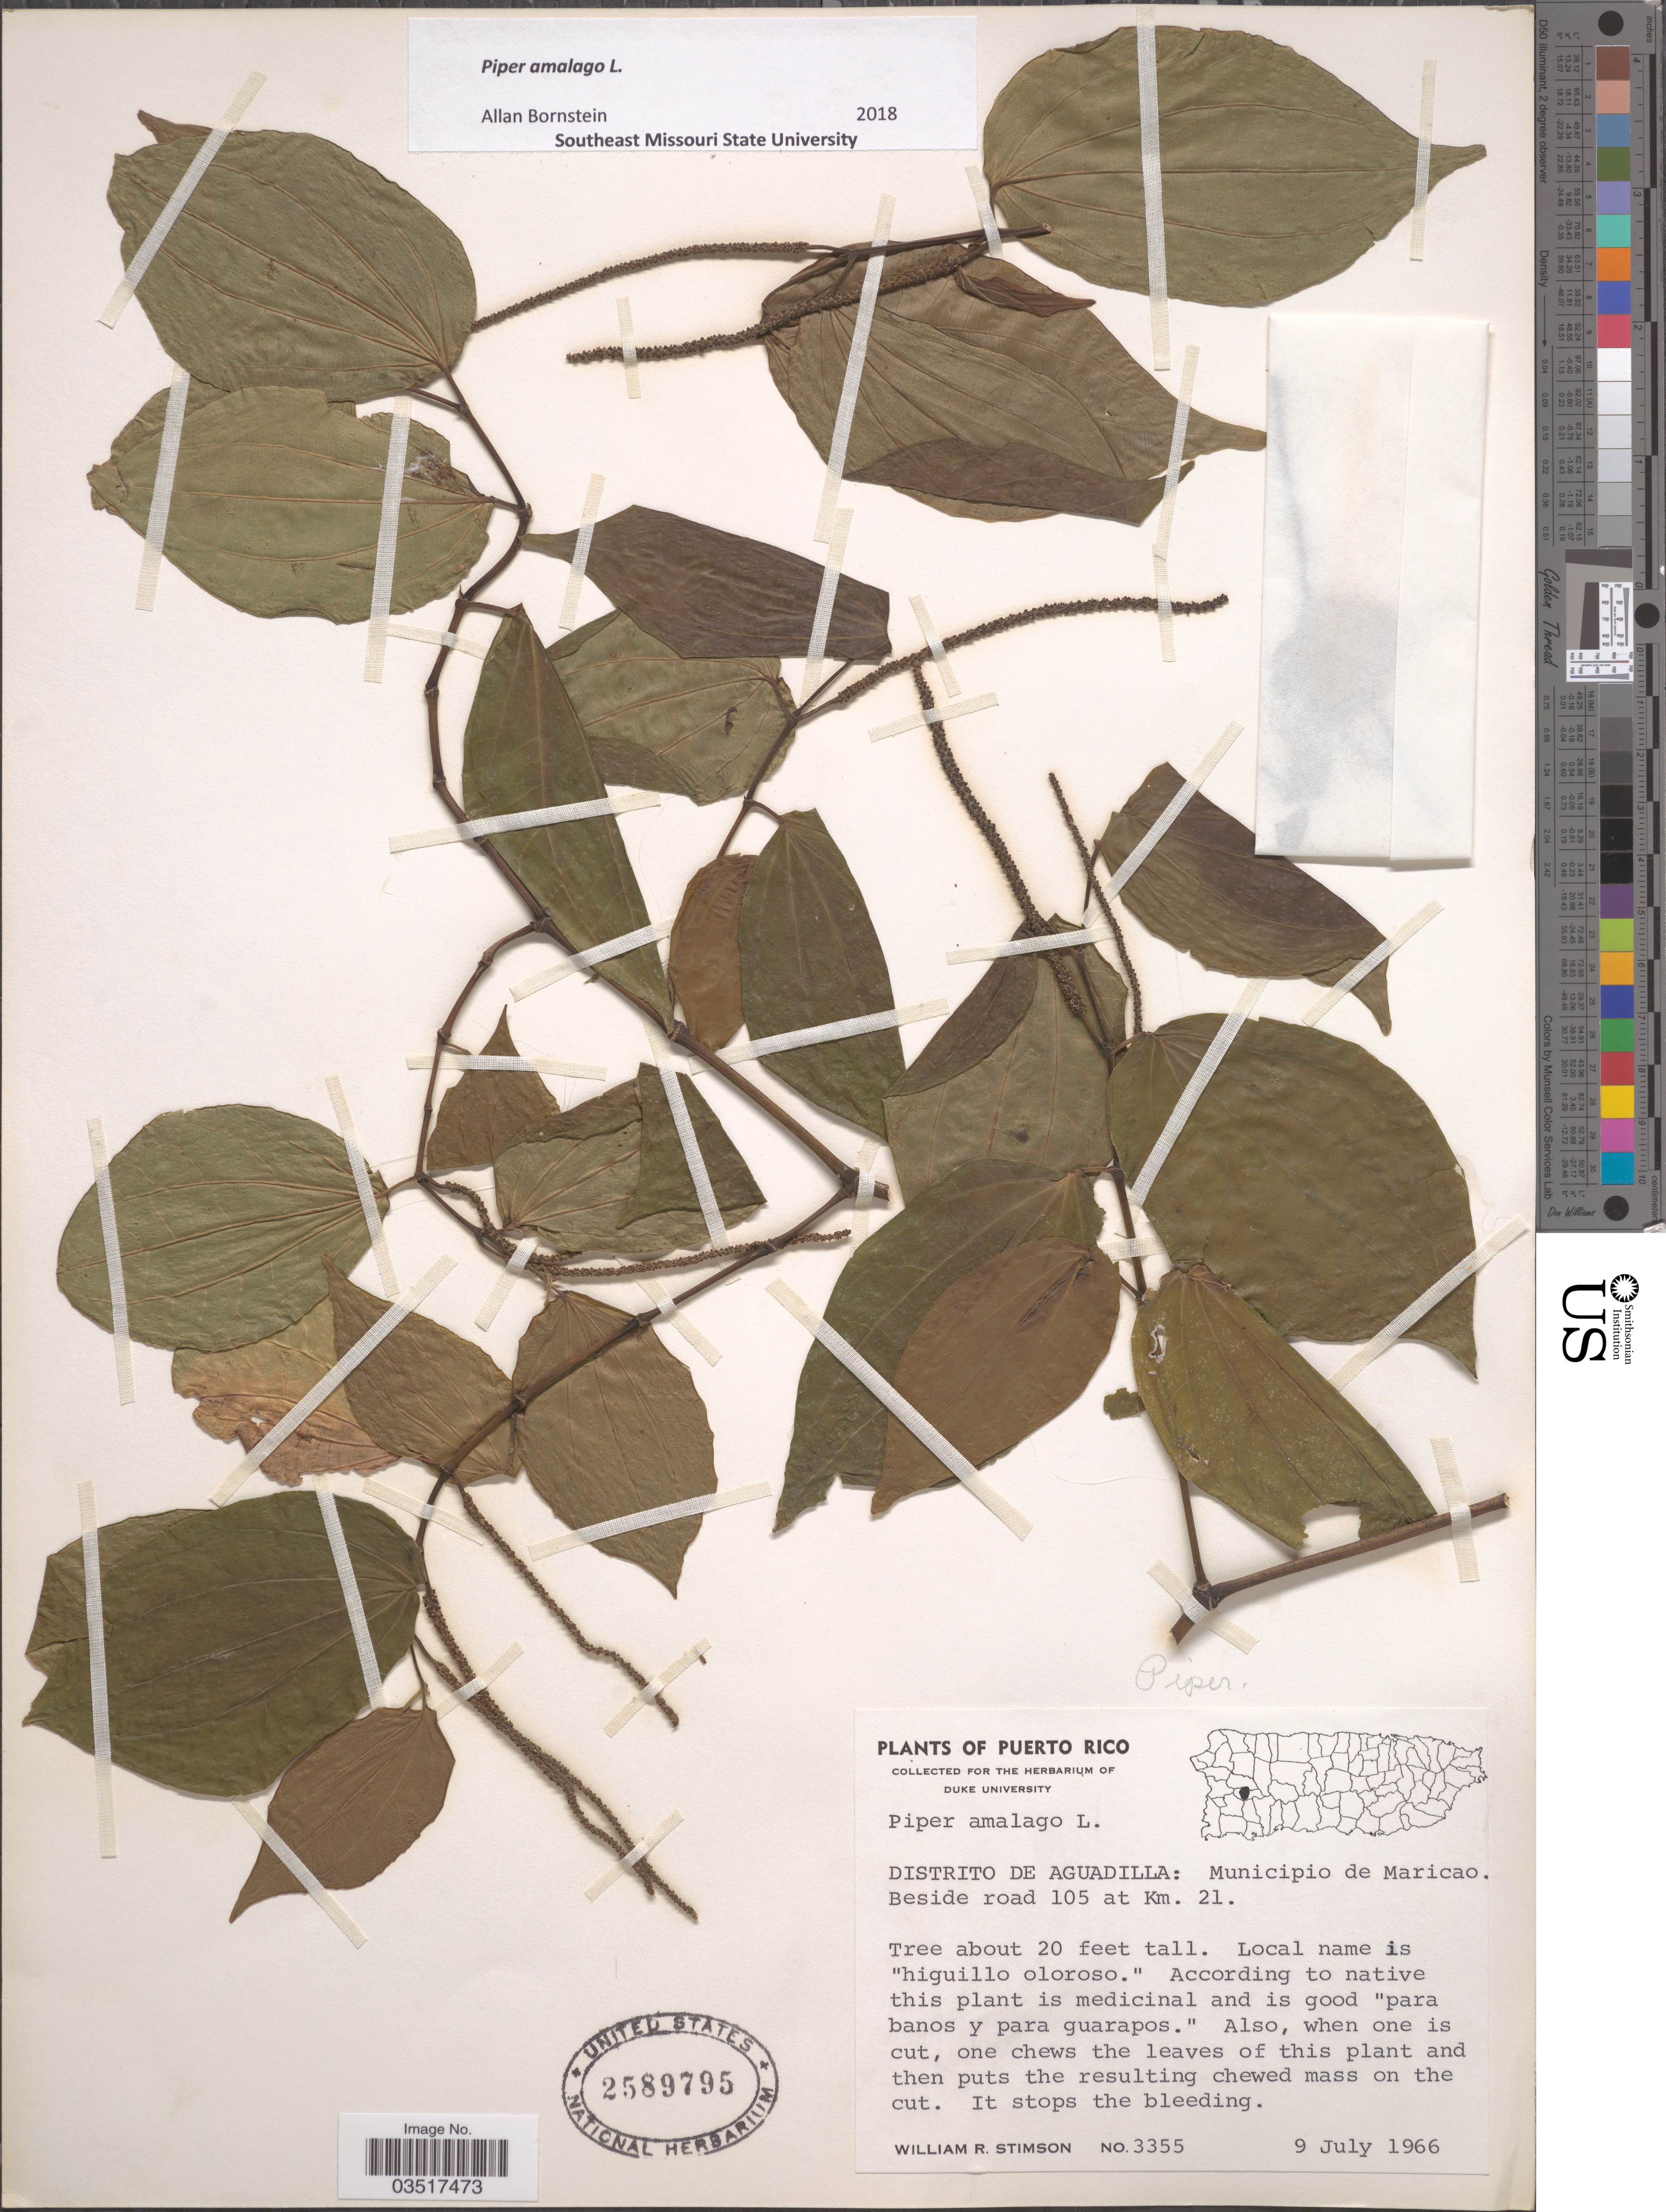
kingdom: Plantae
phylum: Tracheophyta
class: Magnoliopsida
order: Piperales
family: Piperaceae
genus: Piper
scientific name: Piper amalago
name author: L.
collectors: W. R. Stimson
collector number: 3355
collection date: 1966-07-09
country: Puerto Rico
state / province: Aguadilla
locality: Distrito De Aguadilla: Municipio de Maricao. Beside road 105 at Km. 21.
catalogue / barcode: US 2589795